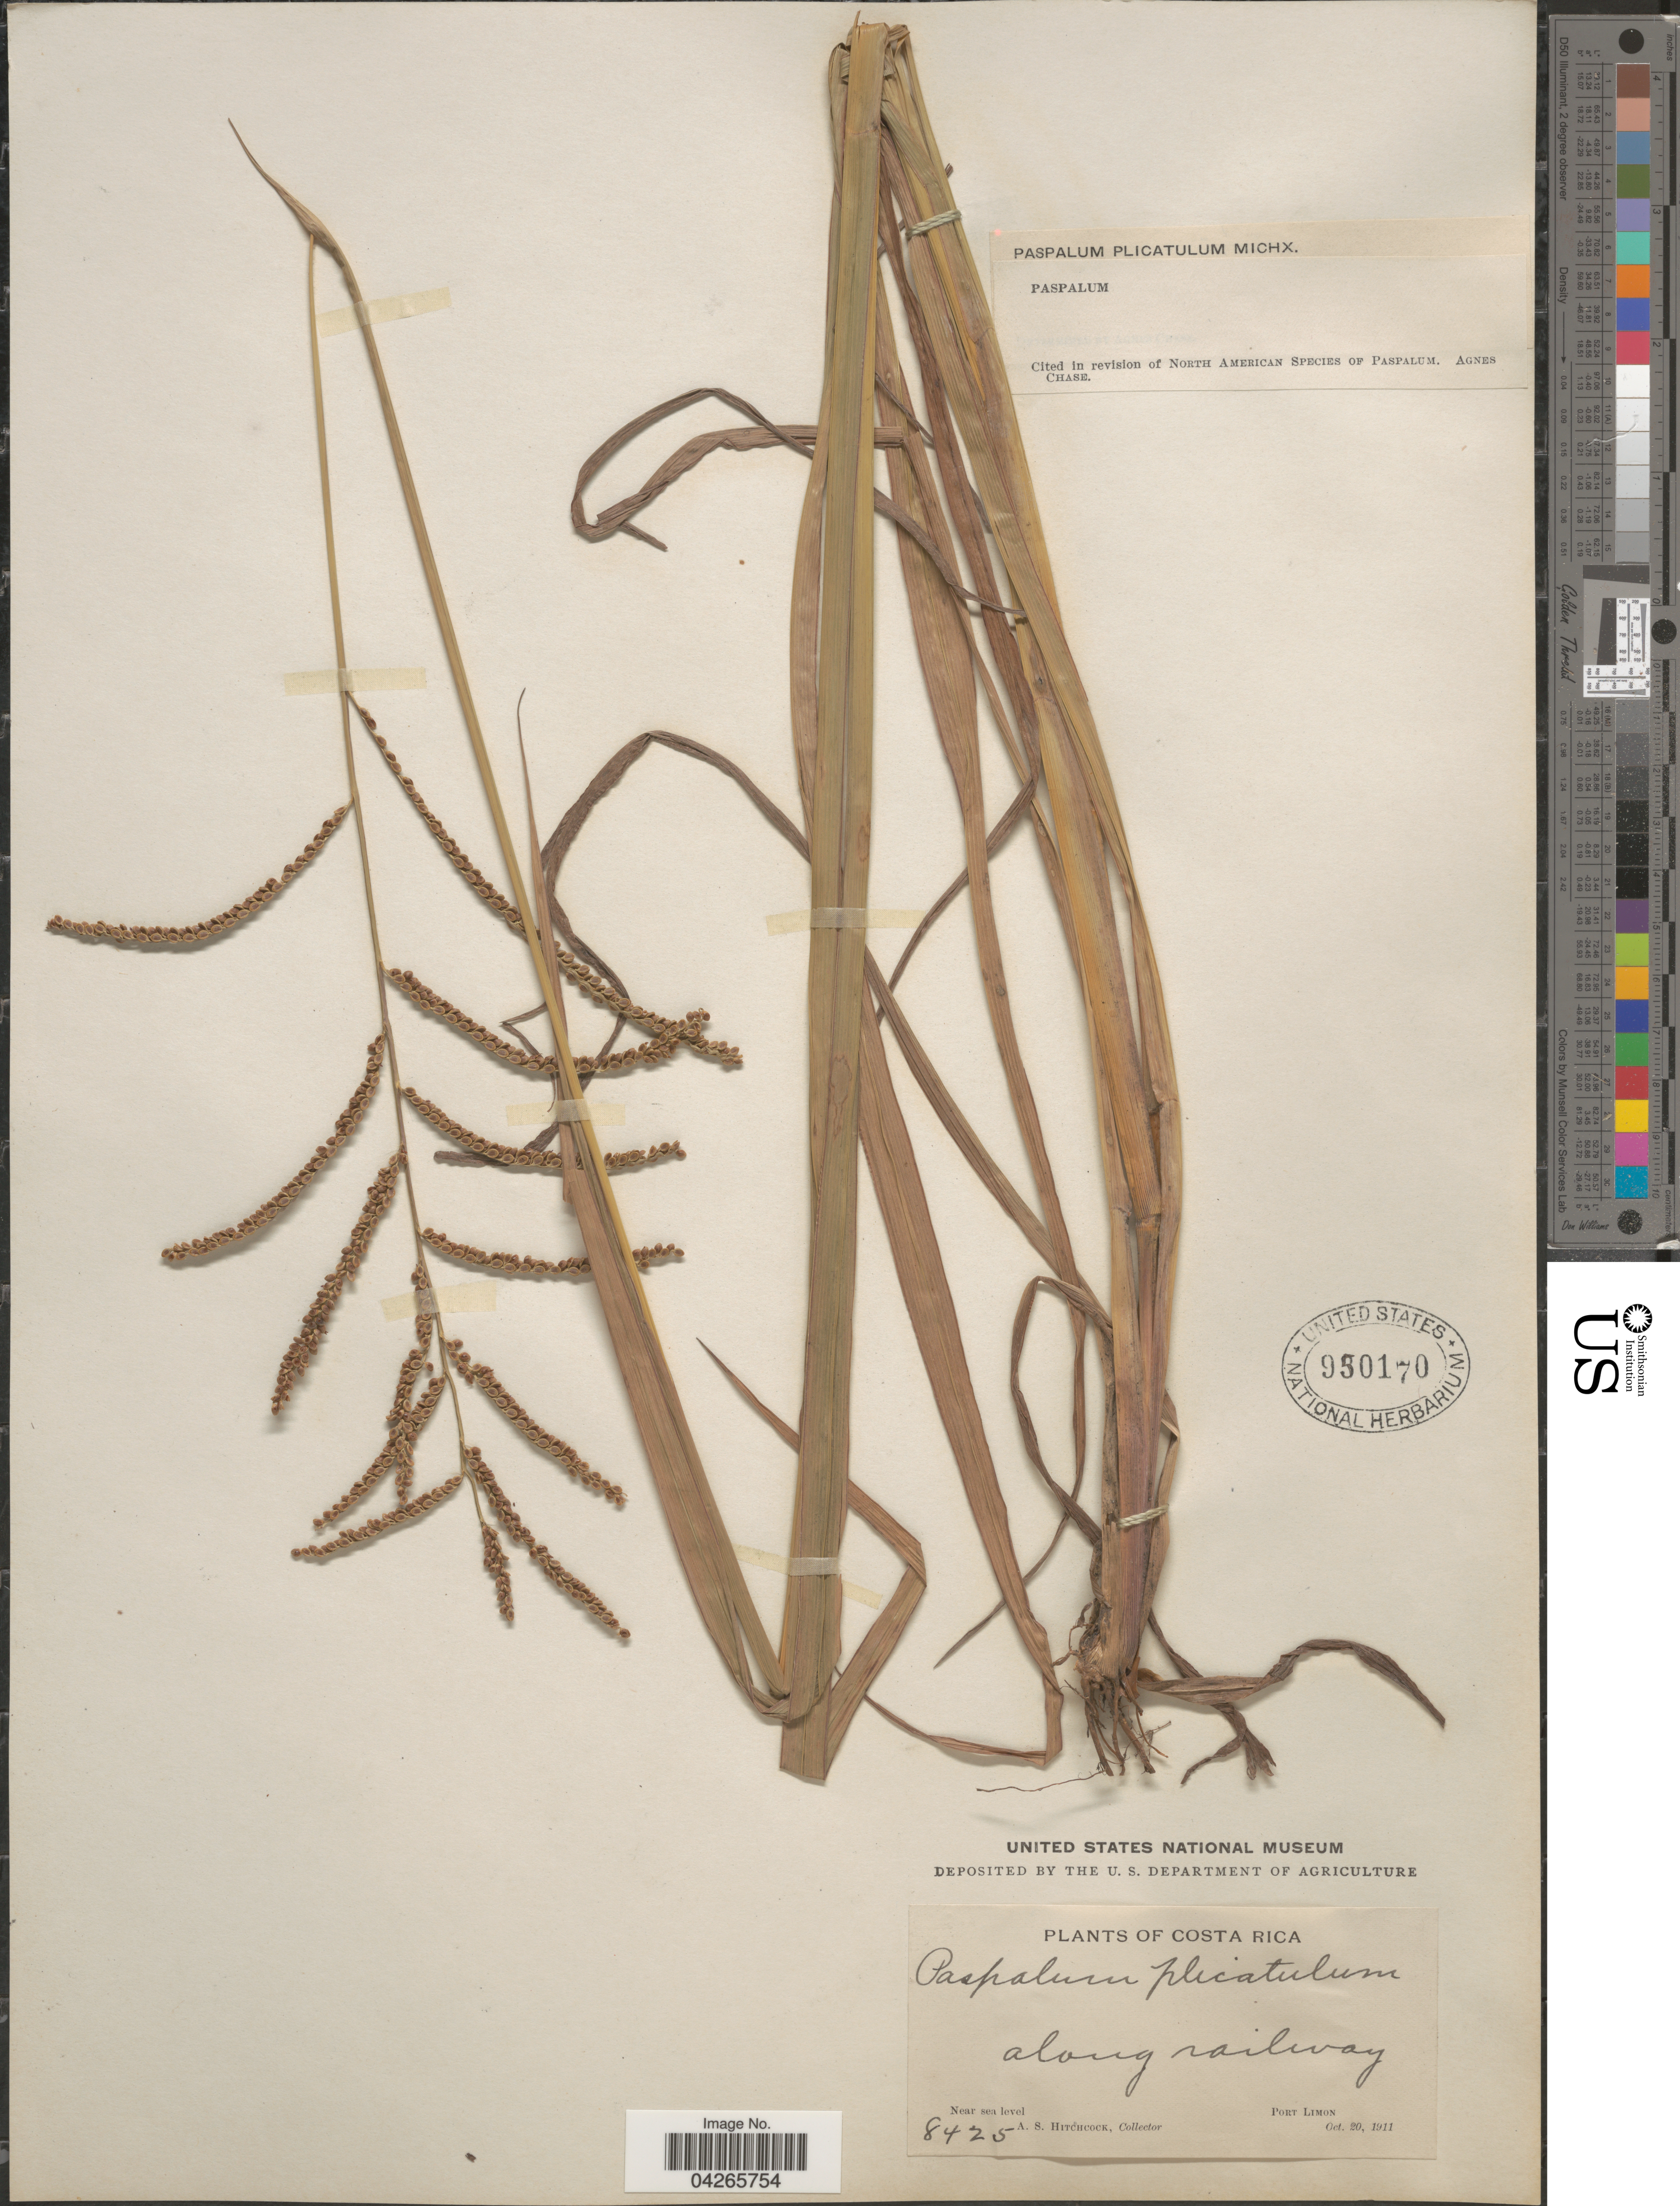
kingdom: Plantae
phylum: Tracheophyta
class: Liliopsida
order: Poales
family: Poaceae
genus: Paspalum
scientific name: Paspalum plicatulum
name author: Michx.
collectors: A. S. Hitchcock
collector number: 8425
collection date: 1911-10-20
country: Costa Rica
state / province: Limón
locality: Along railway. Port Limon.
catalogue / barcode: US 950170